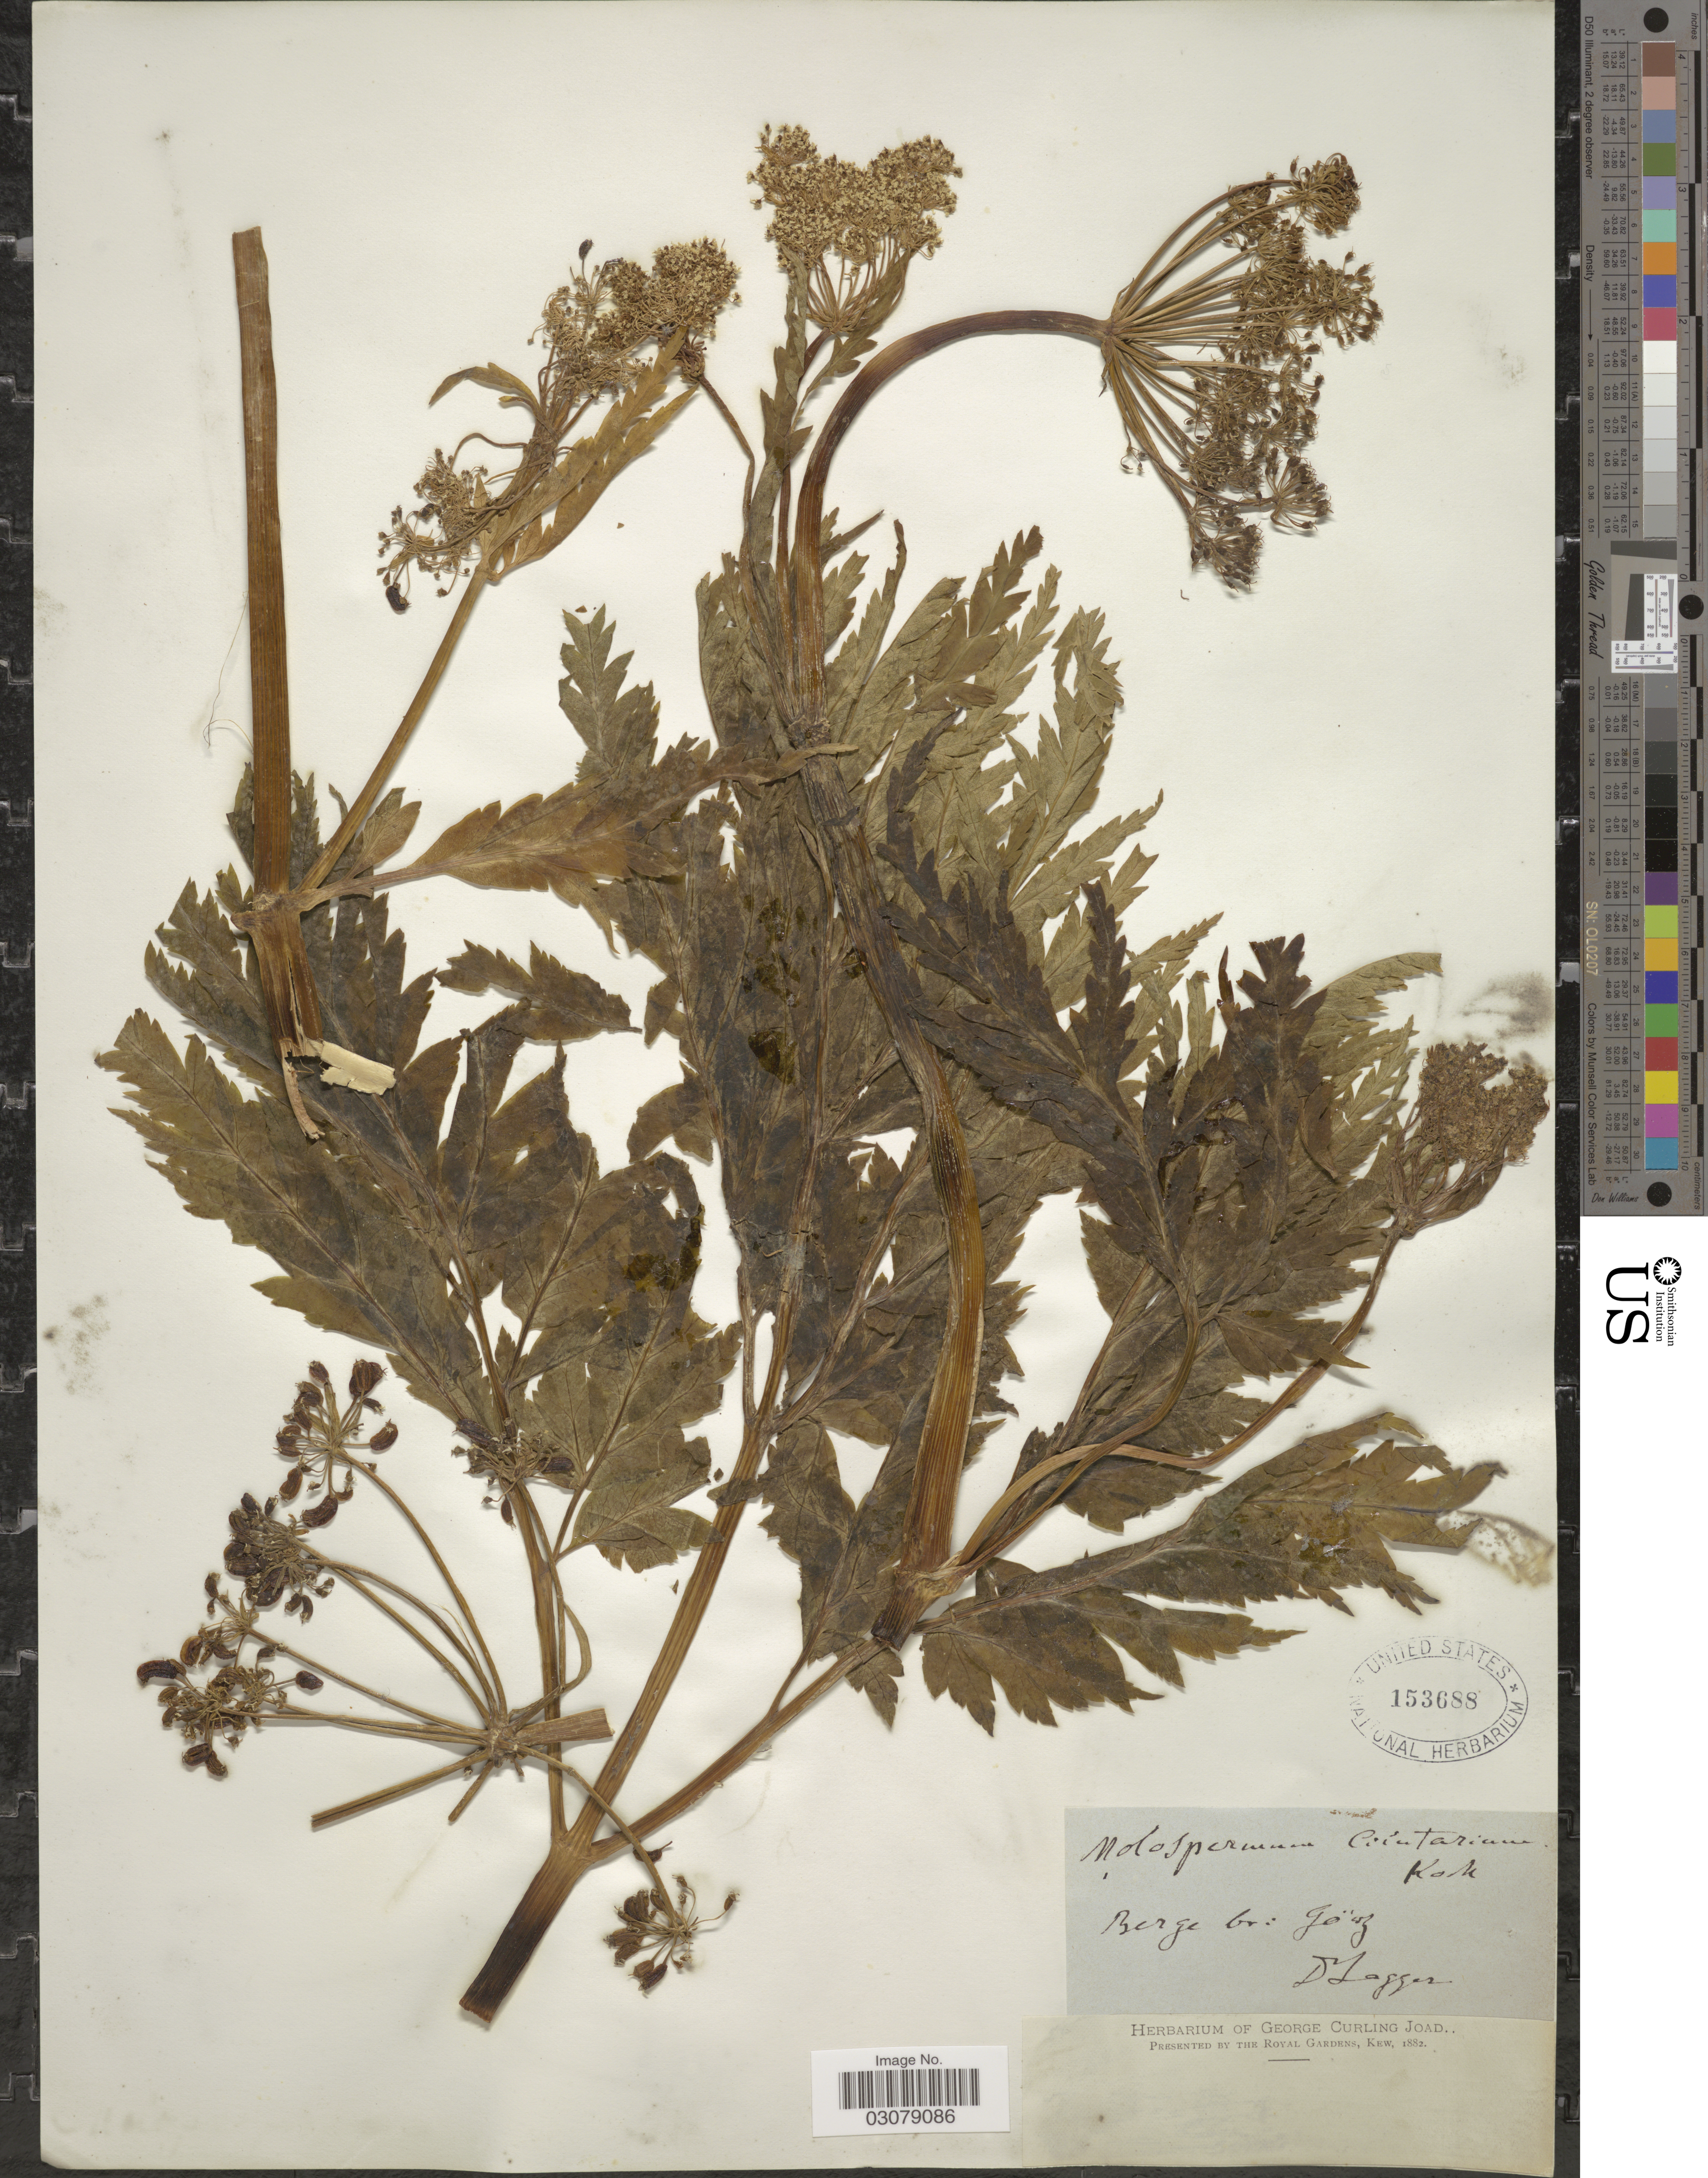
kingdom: Plantae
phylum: Tracheophyta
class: Magnoliopsida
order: Apiales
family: Apiaceae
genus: Molopospermum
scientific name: Molopospermum cicutarium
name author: (Lam.) DC.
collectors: F. J. Lagger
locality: Berge br: Görz.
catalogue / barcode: US 153688